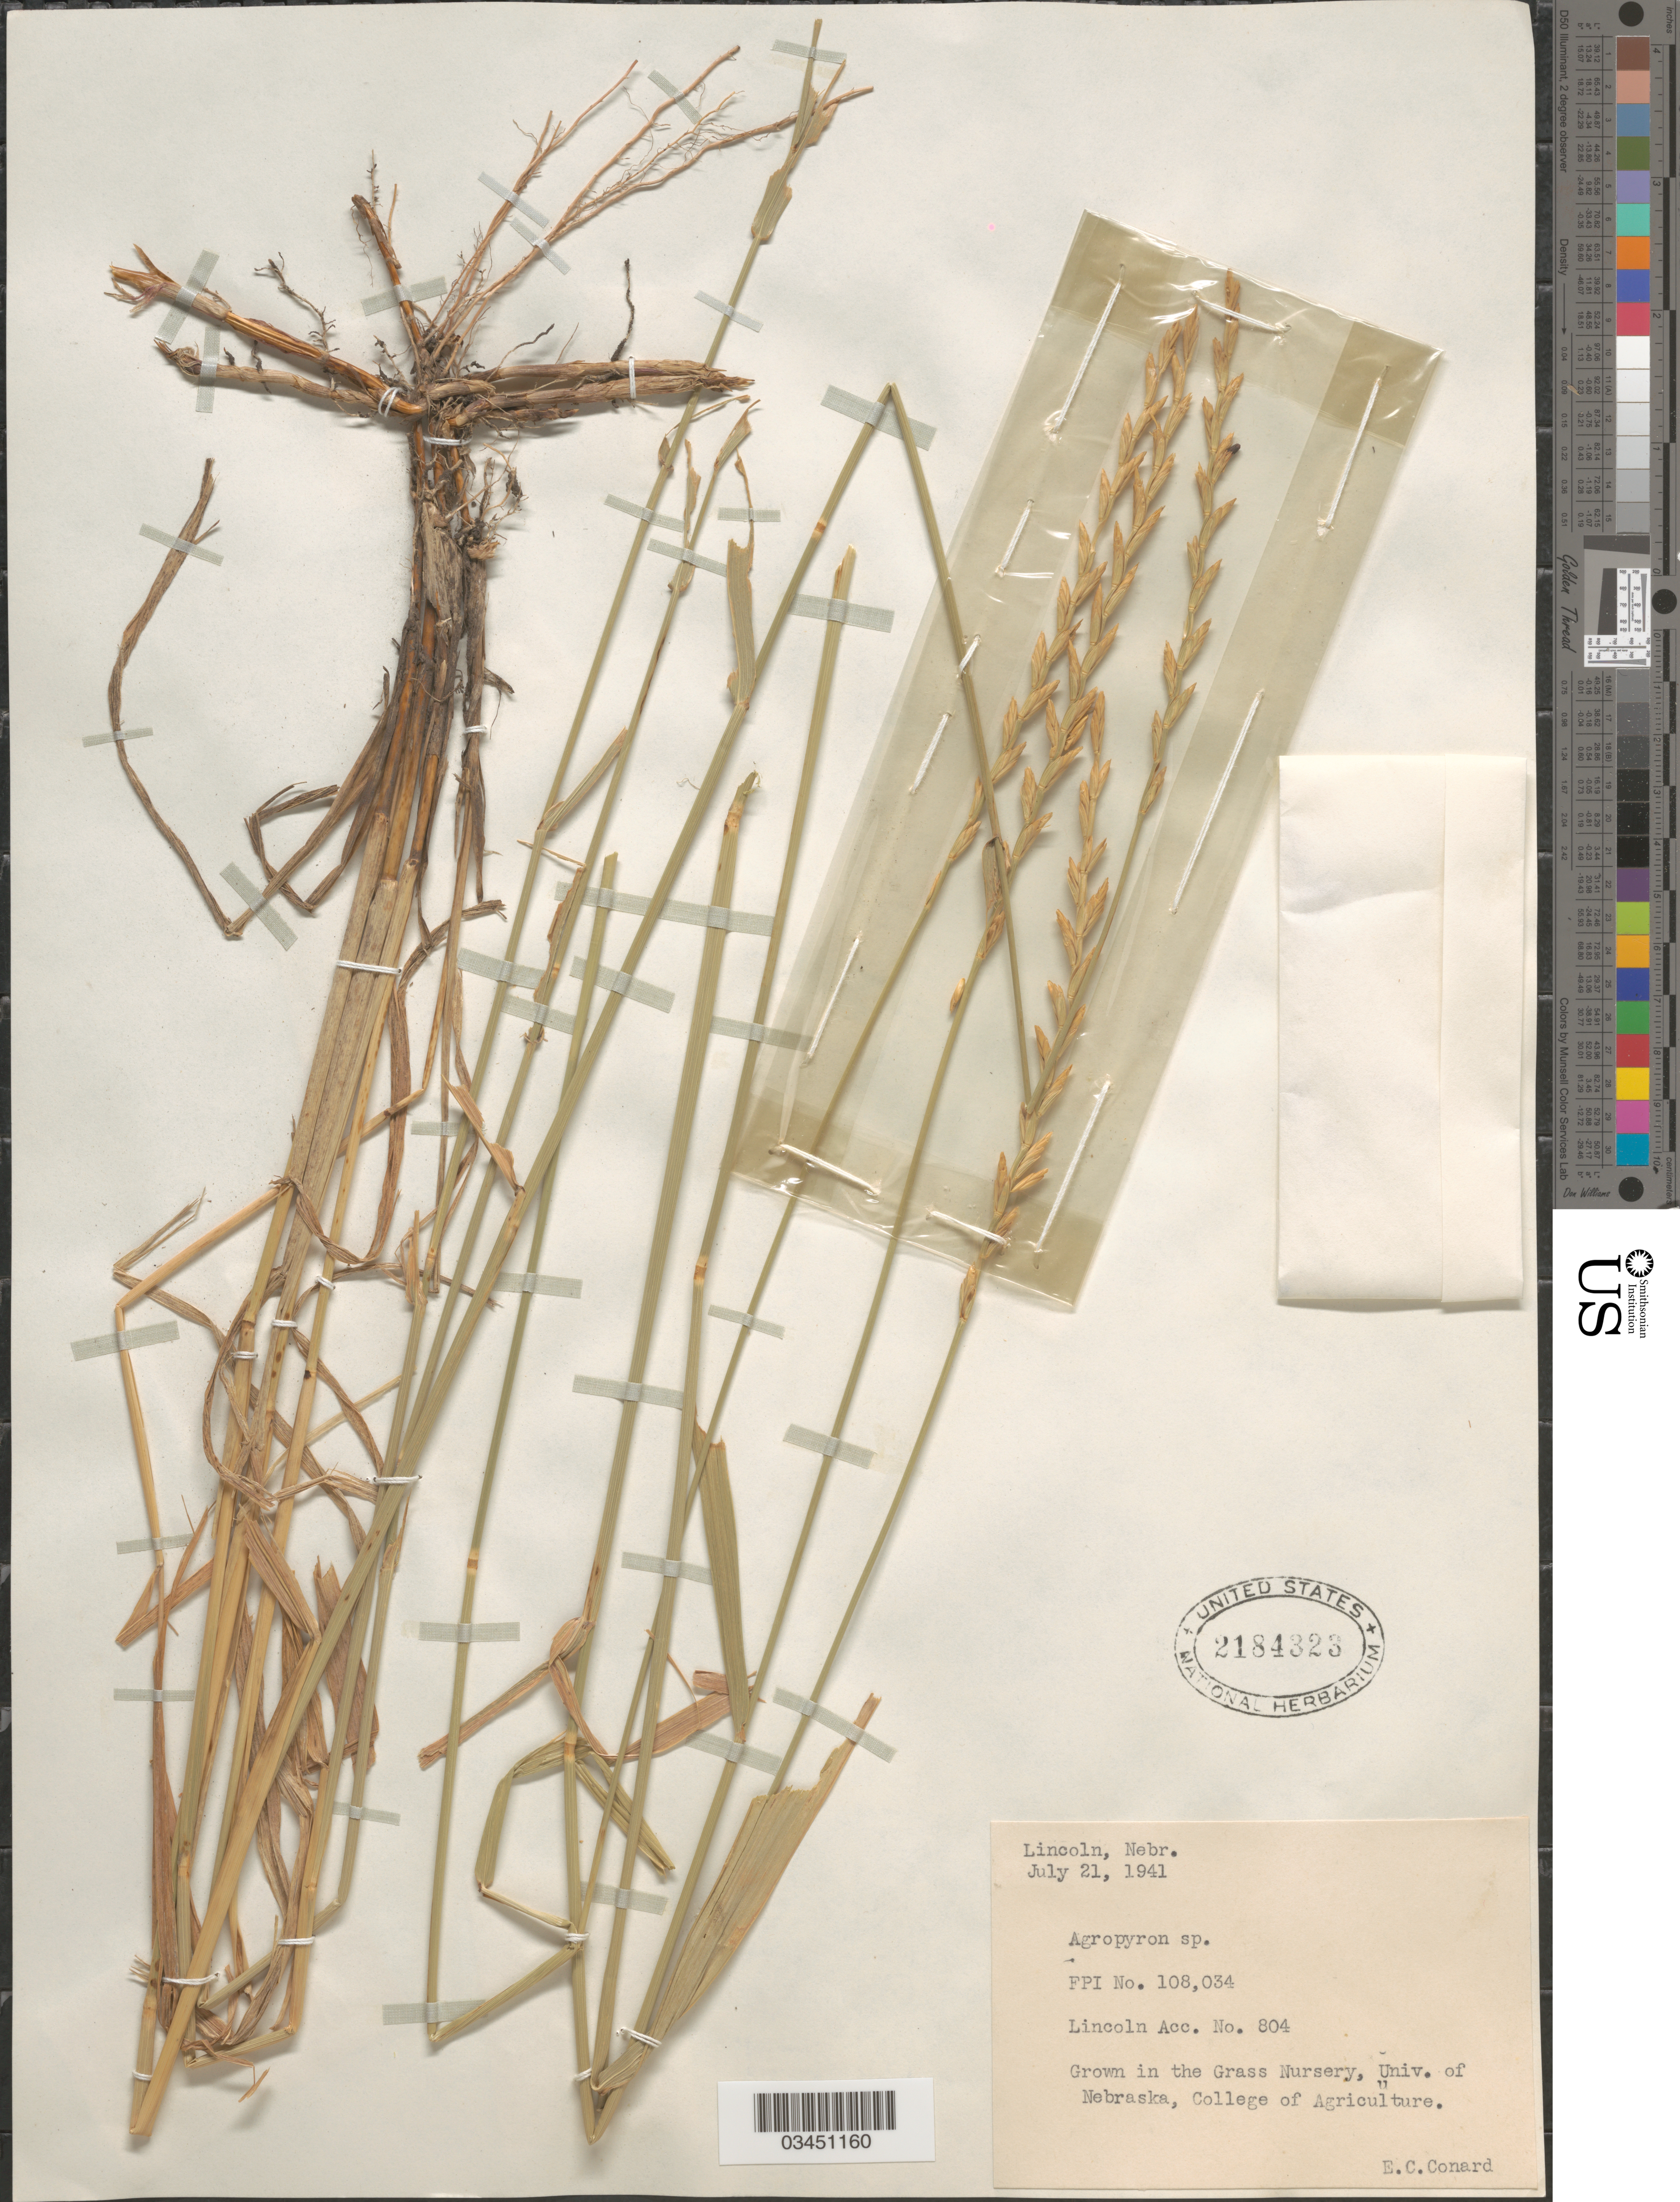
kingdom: Plantae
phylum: Tracheophyta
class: Liliopsida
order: Poales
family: Poaceae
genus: Elymus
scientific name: Elymus sp.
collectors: E. Conard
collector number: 108034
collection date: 1941-07-21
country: United States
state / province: Nebraska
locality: Lincoln. [unsure placement] Grown in the Grass Nursery, Univ. of Nebraska, College of Agriculture.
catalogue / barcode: US 2184323